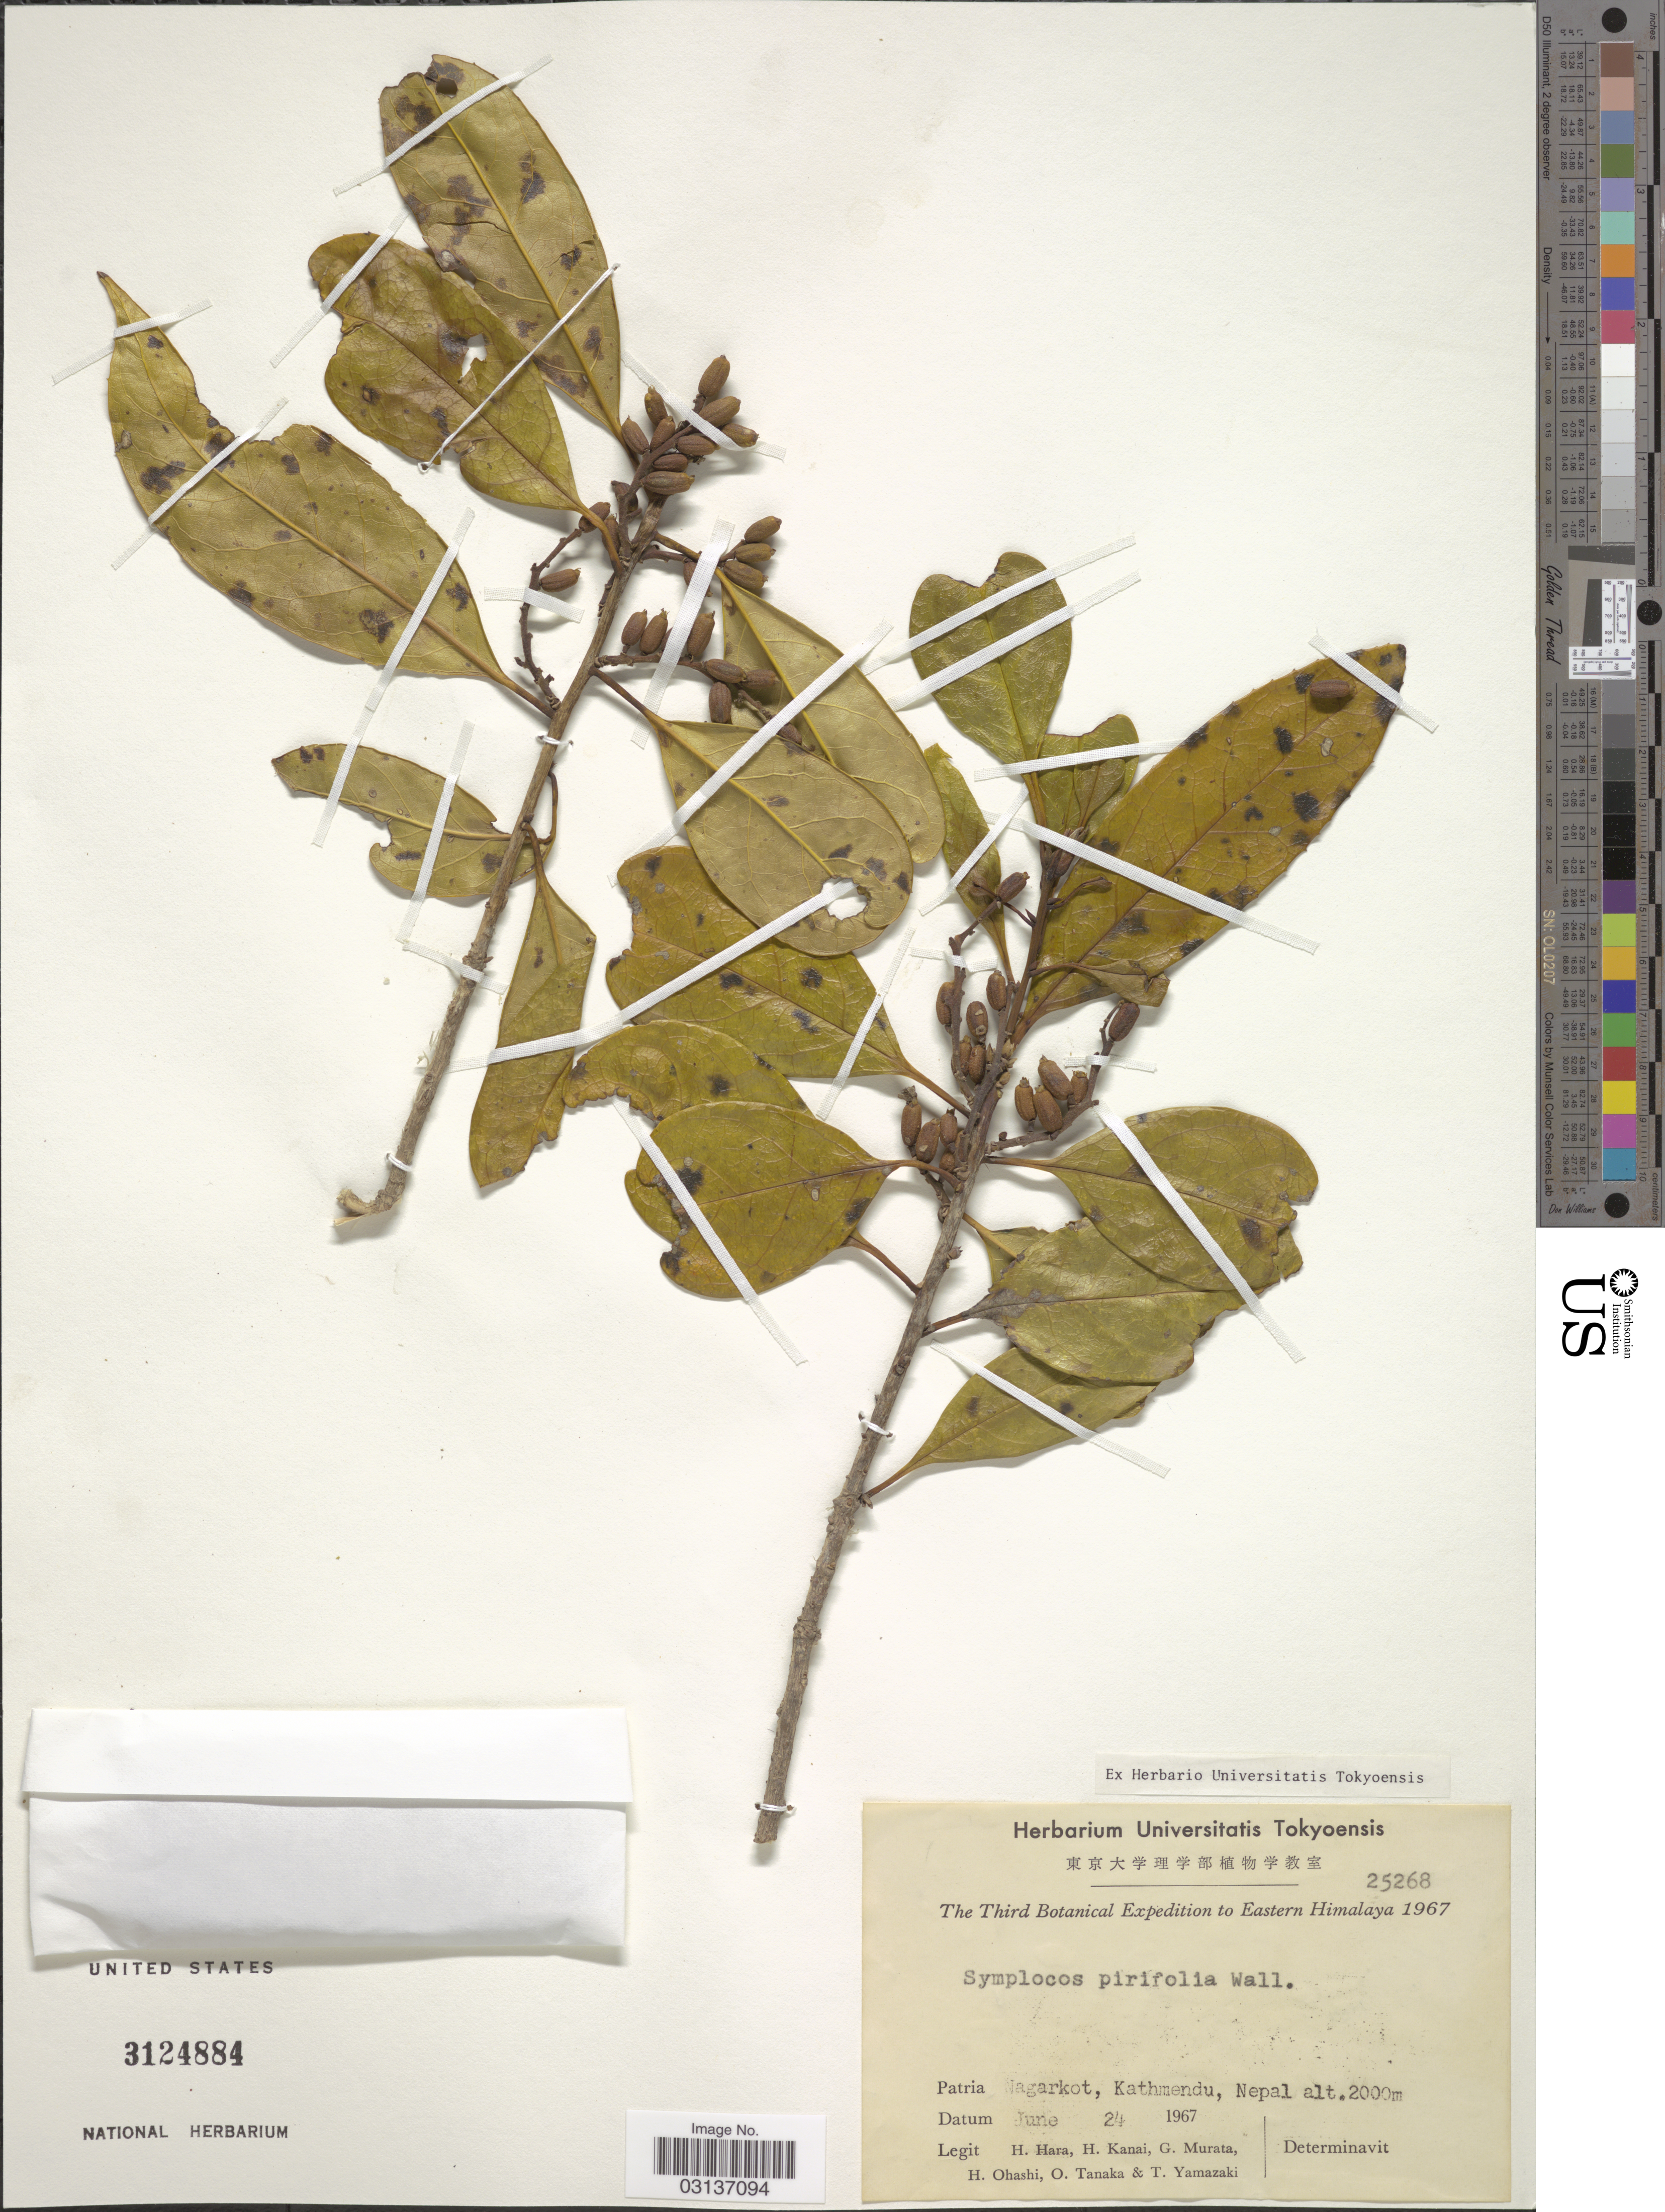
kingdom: Plantae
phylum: Tracheophyta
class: Magnoliopsida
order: Ericales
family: Symplocaceae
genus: Symplocos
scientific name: Symplocos pyrifolia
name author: Wall. ex G. Don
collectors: H. Hara, H. Kanai, G. Murata, H. Ohashi & et al.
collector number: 25268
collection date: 1967-06-24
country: Nepal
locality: Patria Nagarkot, Kathmendu. Eastern Himalaya.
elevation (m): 2000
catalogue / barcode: US 3124884